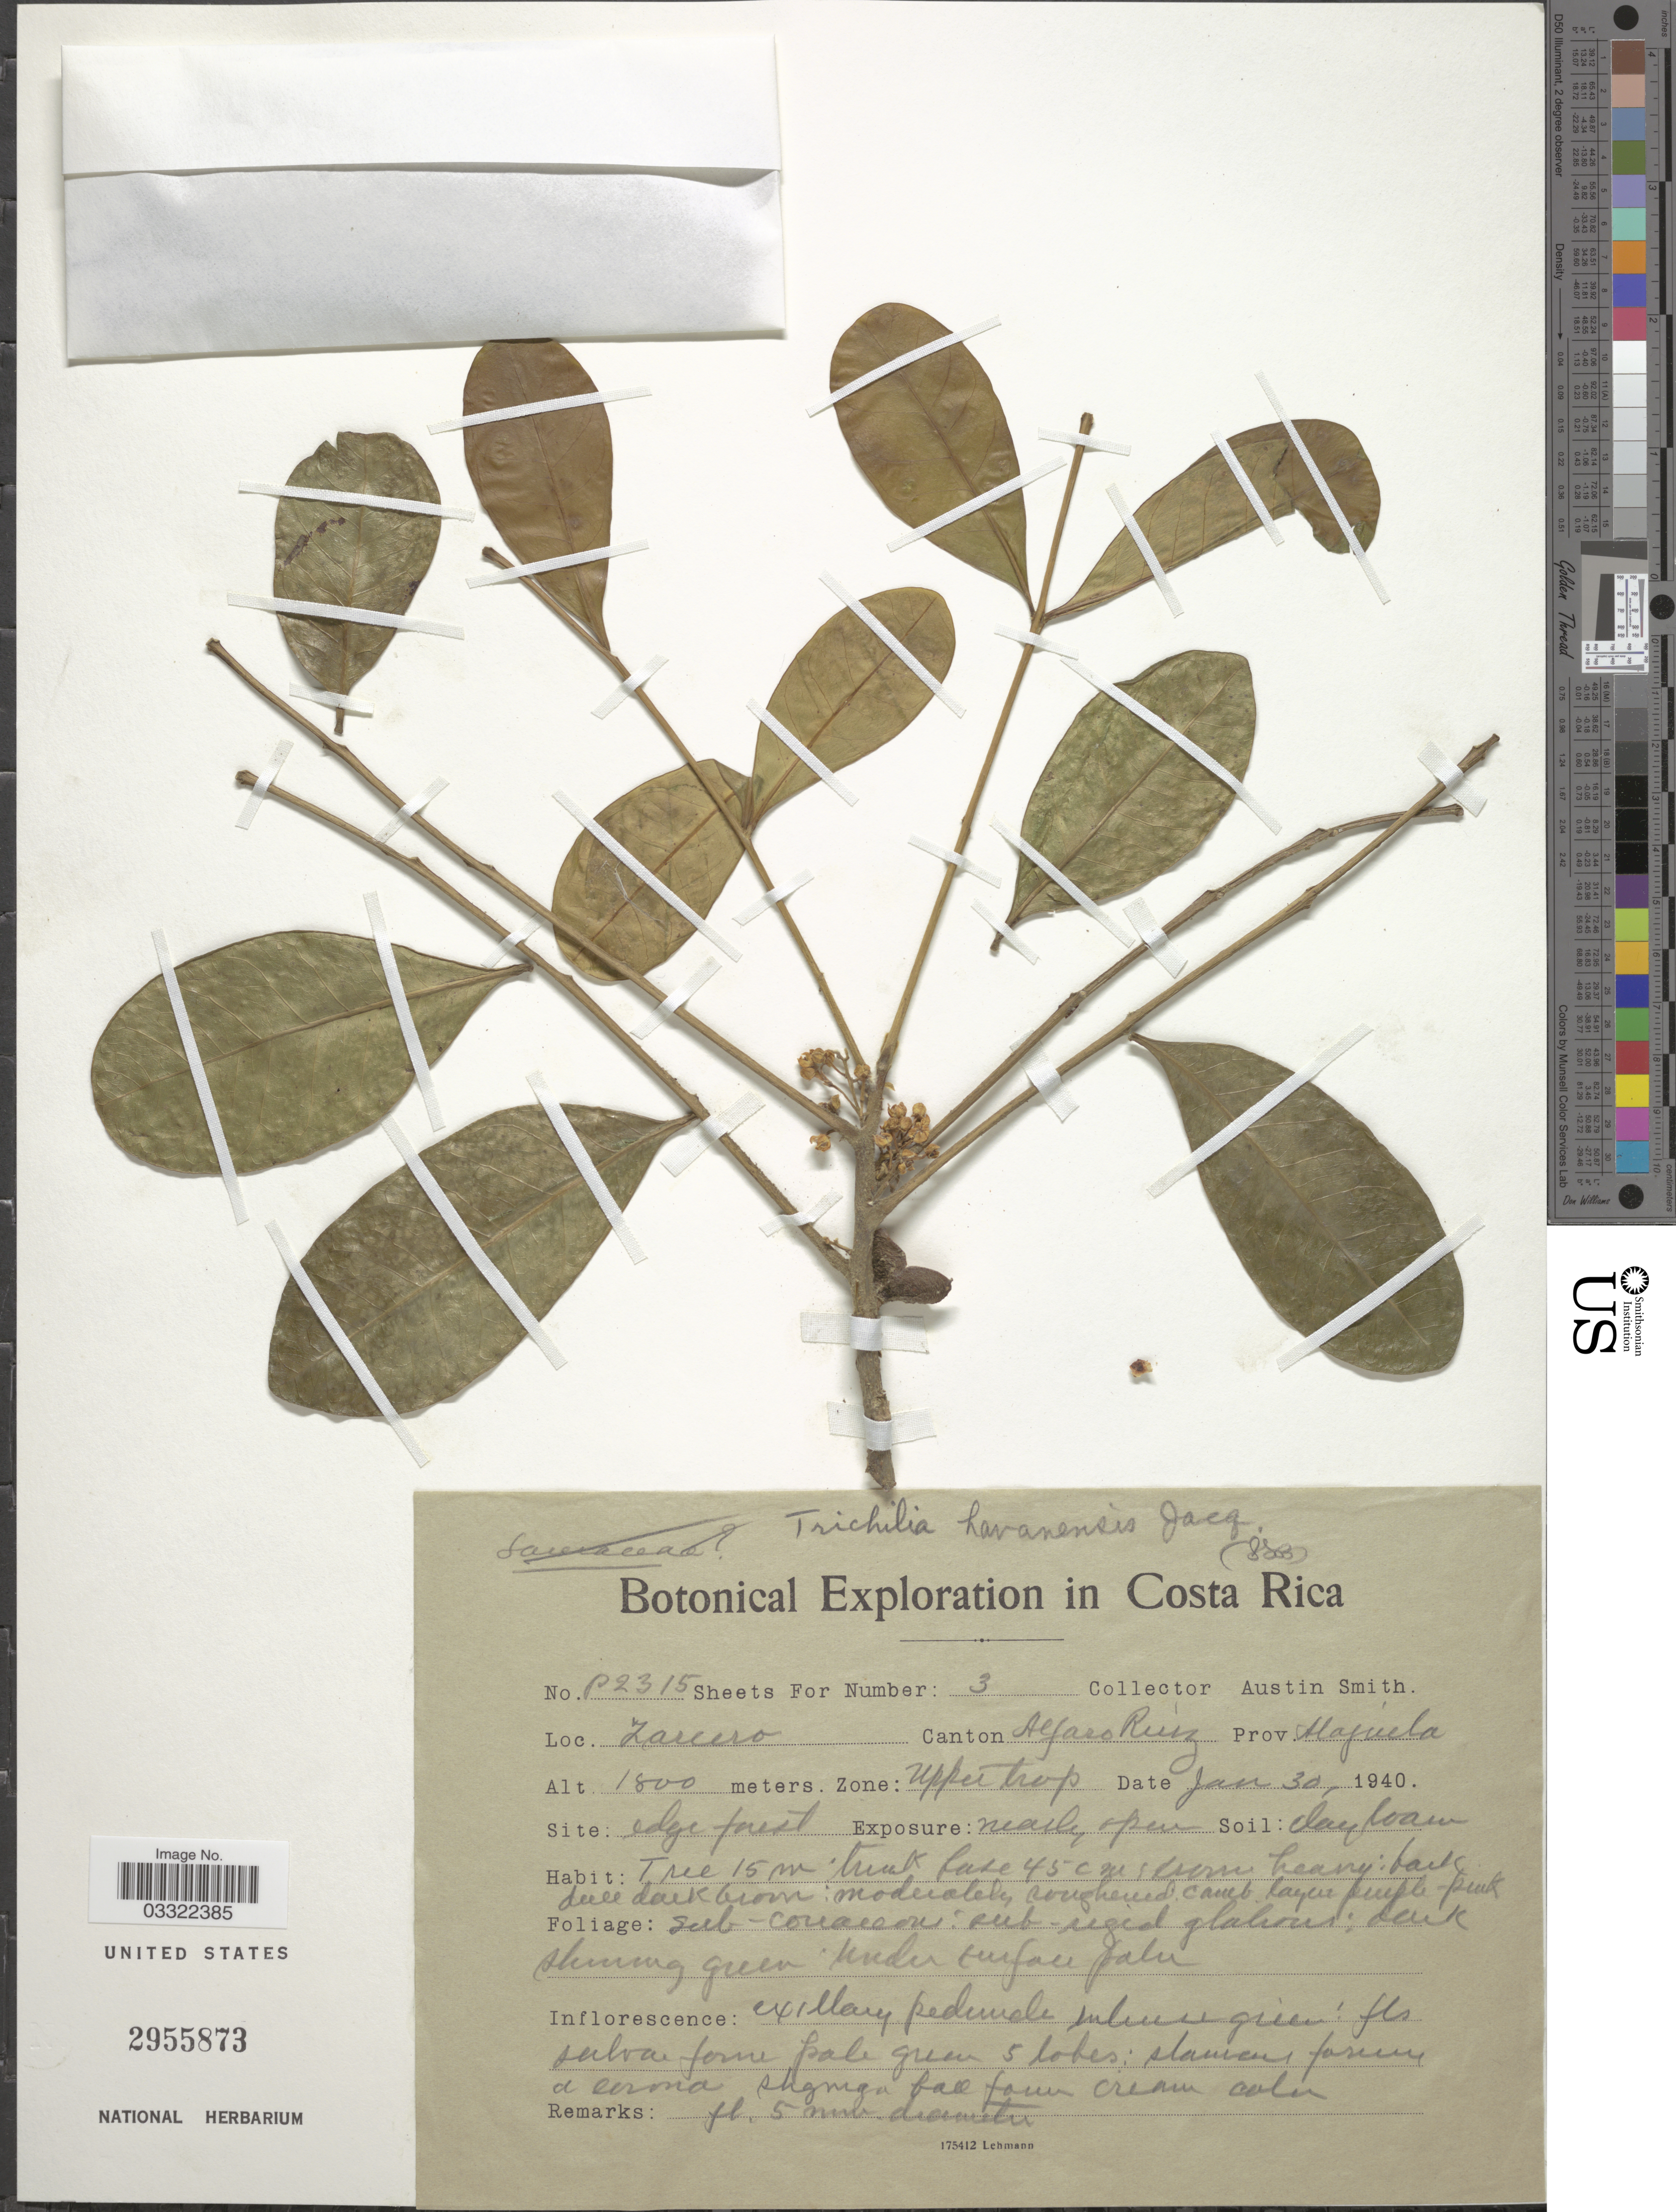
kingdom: Plantae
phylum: Tracheophyta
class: Magnoliopsida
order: Sapindales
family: Meliaceae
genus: Trichilia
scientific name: Trichilia havanensis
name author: Jacq.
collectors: Aust P. Smith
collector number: P2315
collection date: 1940-01-30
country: Costa Rica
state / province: Alajuela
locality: Zarcero Canton Alfaro Ruíz. Zone: Upper trop.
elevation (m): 1800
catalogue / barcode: US 2955873